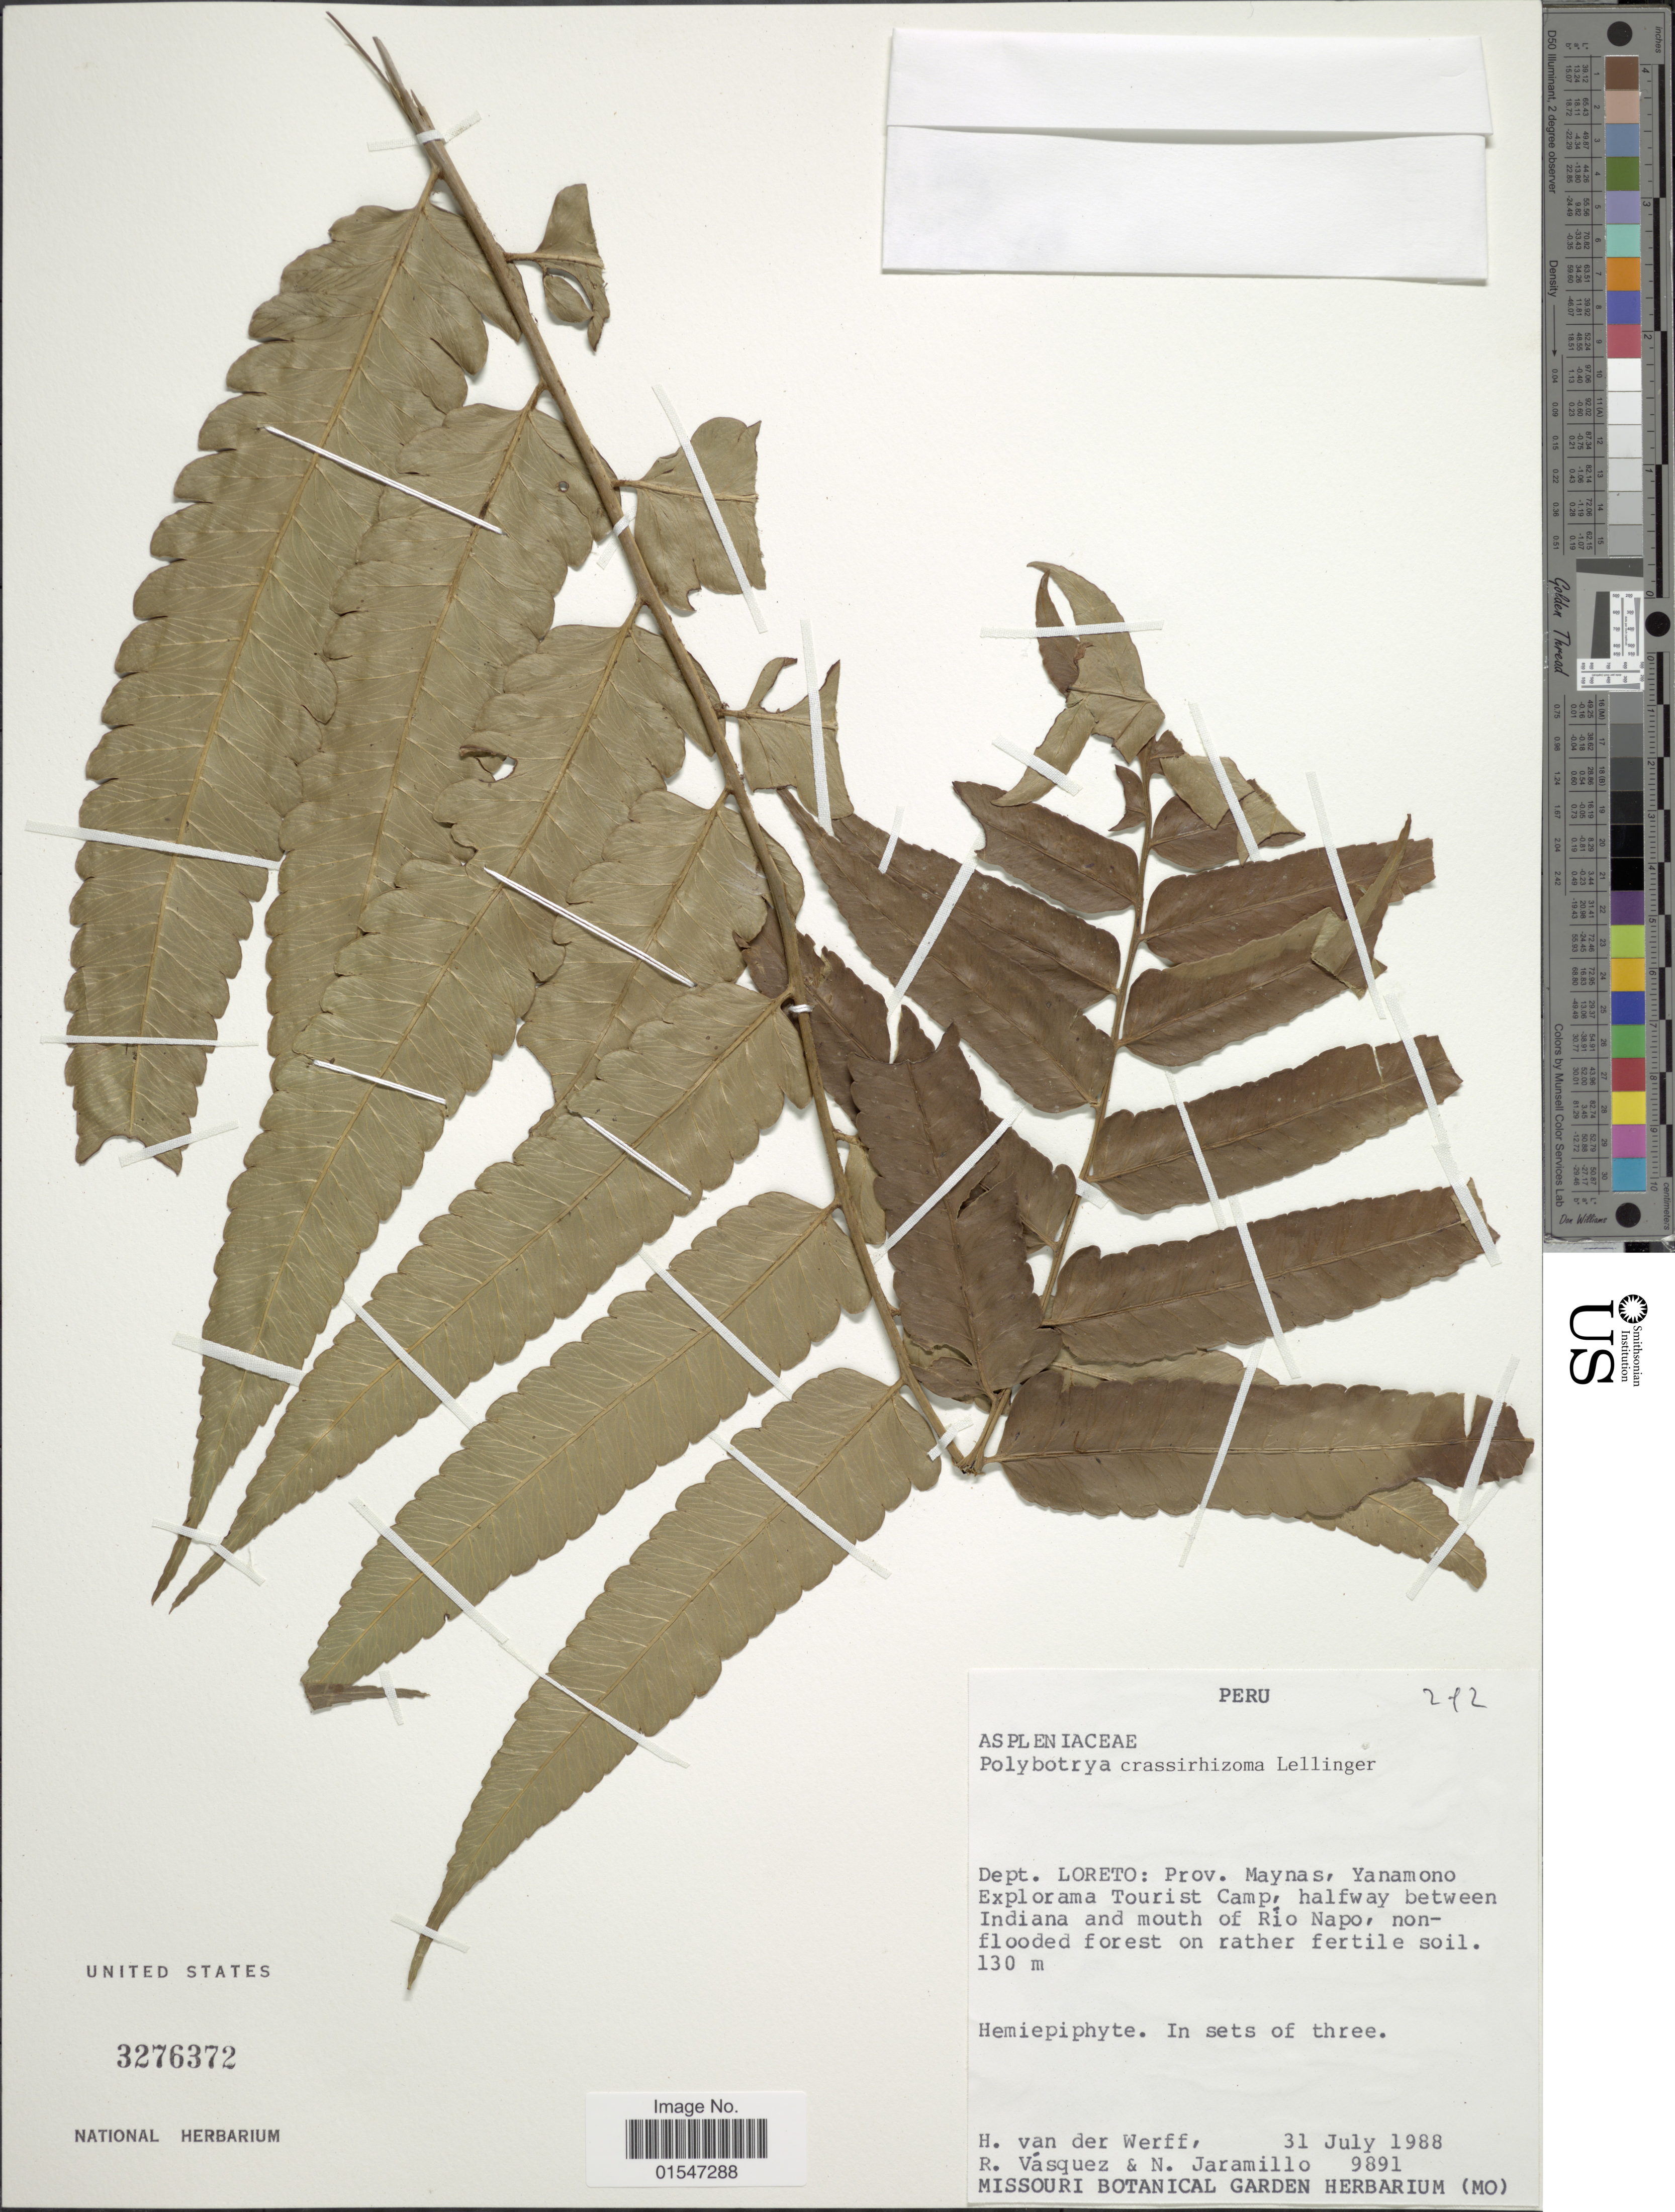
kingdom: Plantae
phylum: Tracheophyta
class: Polypodiopsida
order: Polypodiales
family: Dryopteridaceae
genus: Polybotrya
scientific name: Polybotrya crassirhizoma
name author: Lellinger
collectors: H. van der Werff, R. Vásquez & N. Jaramillo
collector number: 9891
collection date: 1988-07-31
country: Peru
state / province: Loreto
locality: Prov. Maynas, Yanamono Explorama Tourist Camp, halfway between Indiana and mouth of Río Napo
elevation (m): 130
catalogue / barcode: US 3276372